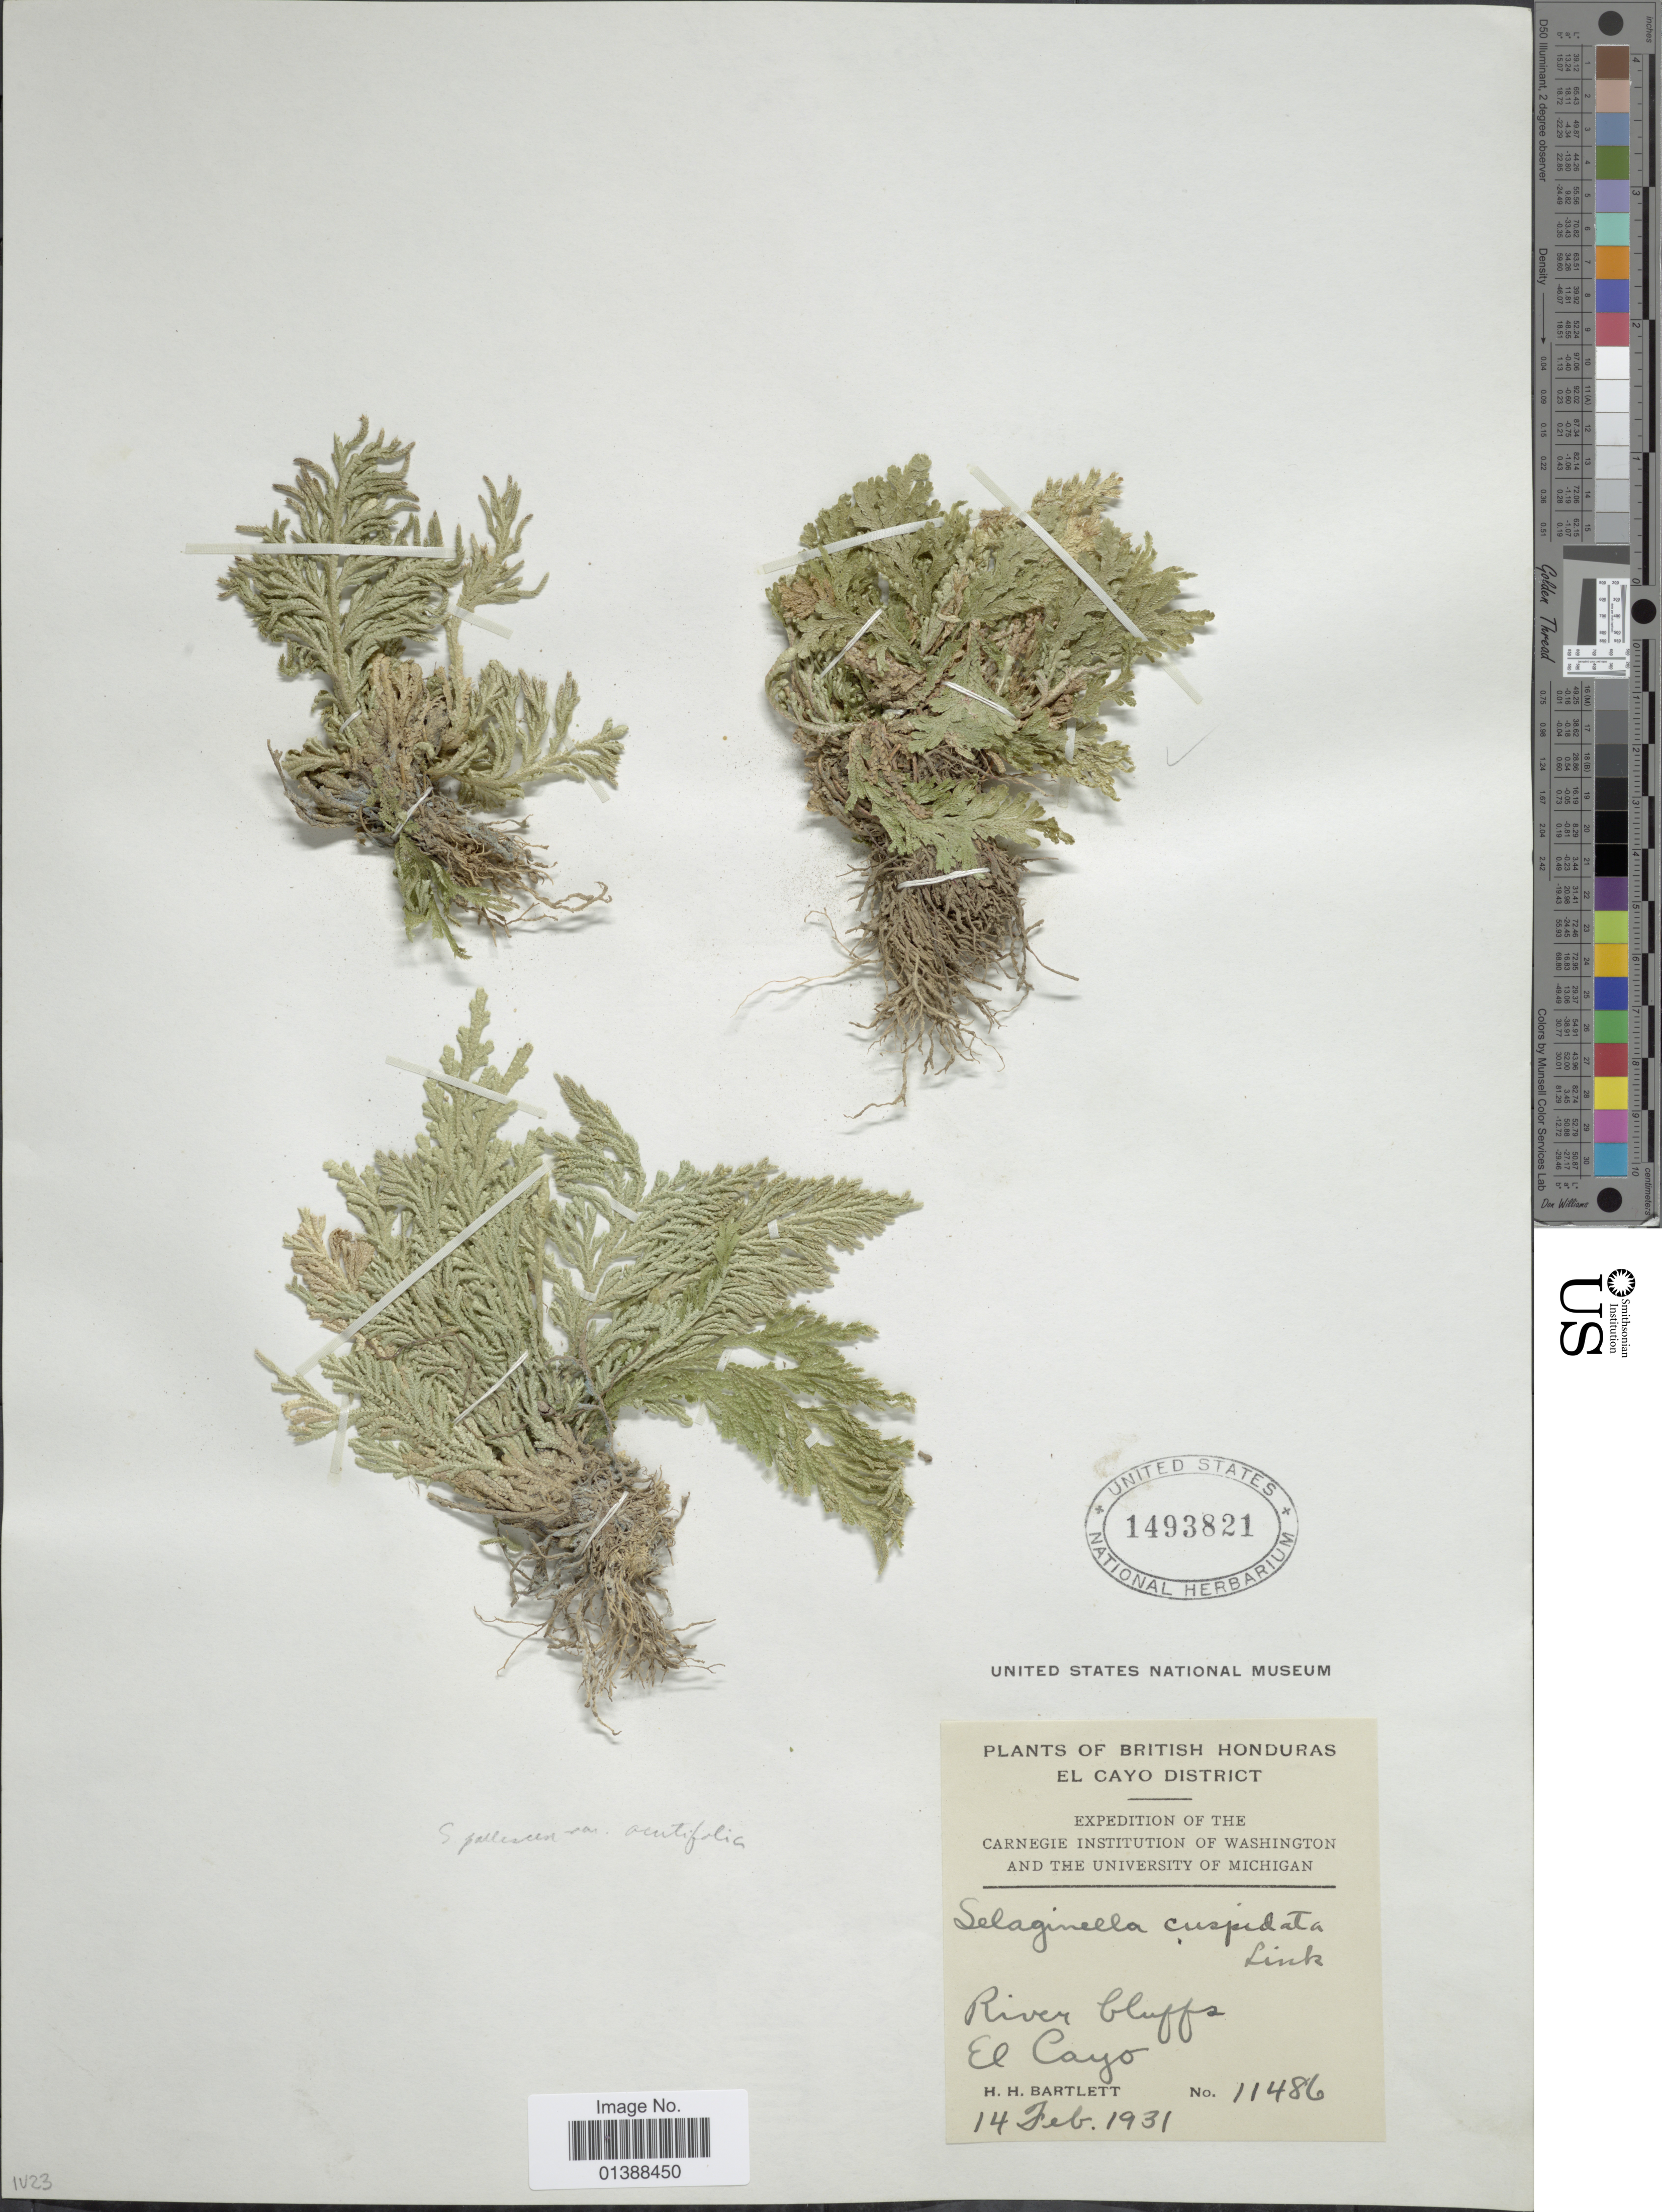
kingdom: Plantae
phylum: Tracheophyta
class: Lycopodiopsida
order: Selaginellales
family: Selaginellaceae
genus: Selaginella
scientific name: Selaginella pallescens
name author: (C. Presl) Spring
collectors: H. H. Bartlett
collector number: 11486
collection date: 1931-02-14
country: Belize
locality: El Cayo District, River bluffs El Cayo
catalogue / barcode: US 1493821